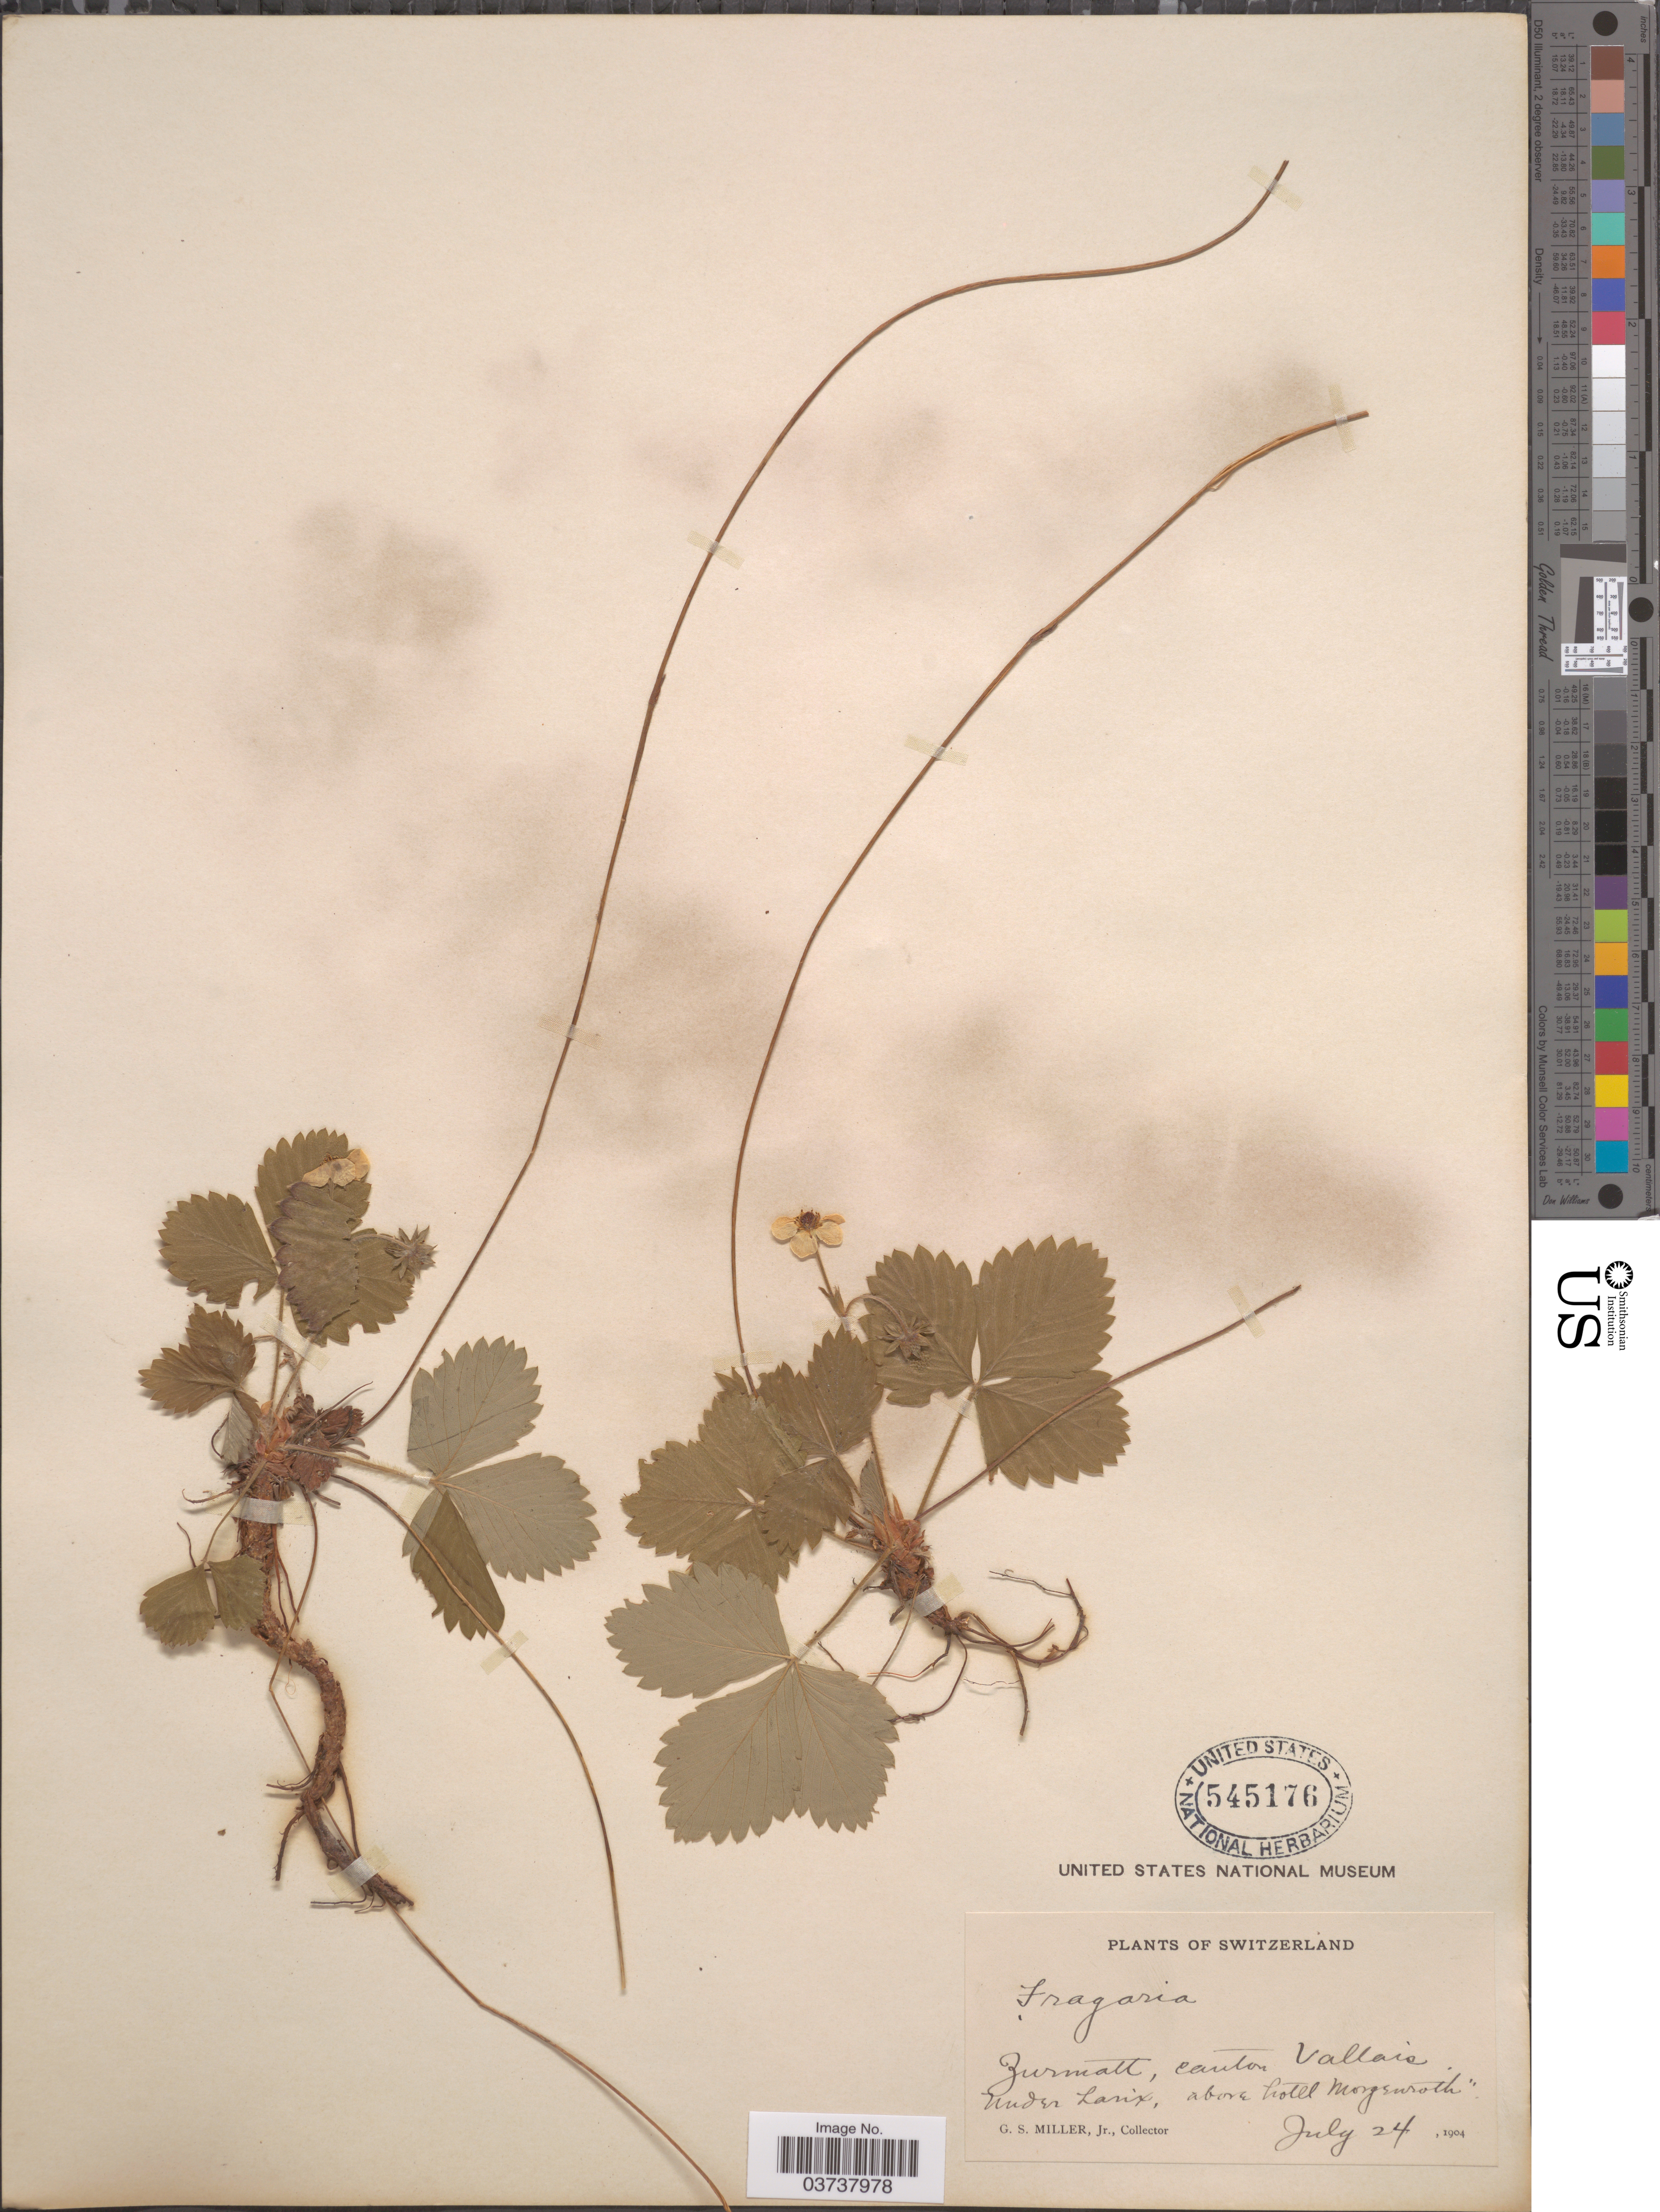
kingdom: Plantae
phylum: Tracheophyta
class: Magnoliopsida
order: Rosales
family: Rosaceae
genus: Fragaria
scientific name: Fragaria sp.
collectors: G. S. Miller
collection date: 1904-07-24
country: Switzerland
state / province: Valais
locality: Zurmatt, canton Vallais, under Larix, above hotel Morgenroth.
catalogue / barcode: US 545176